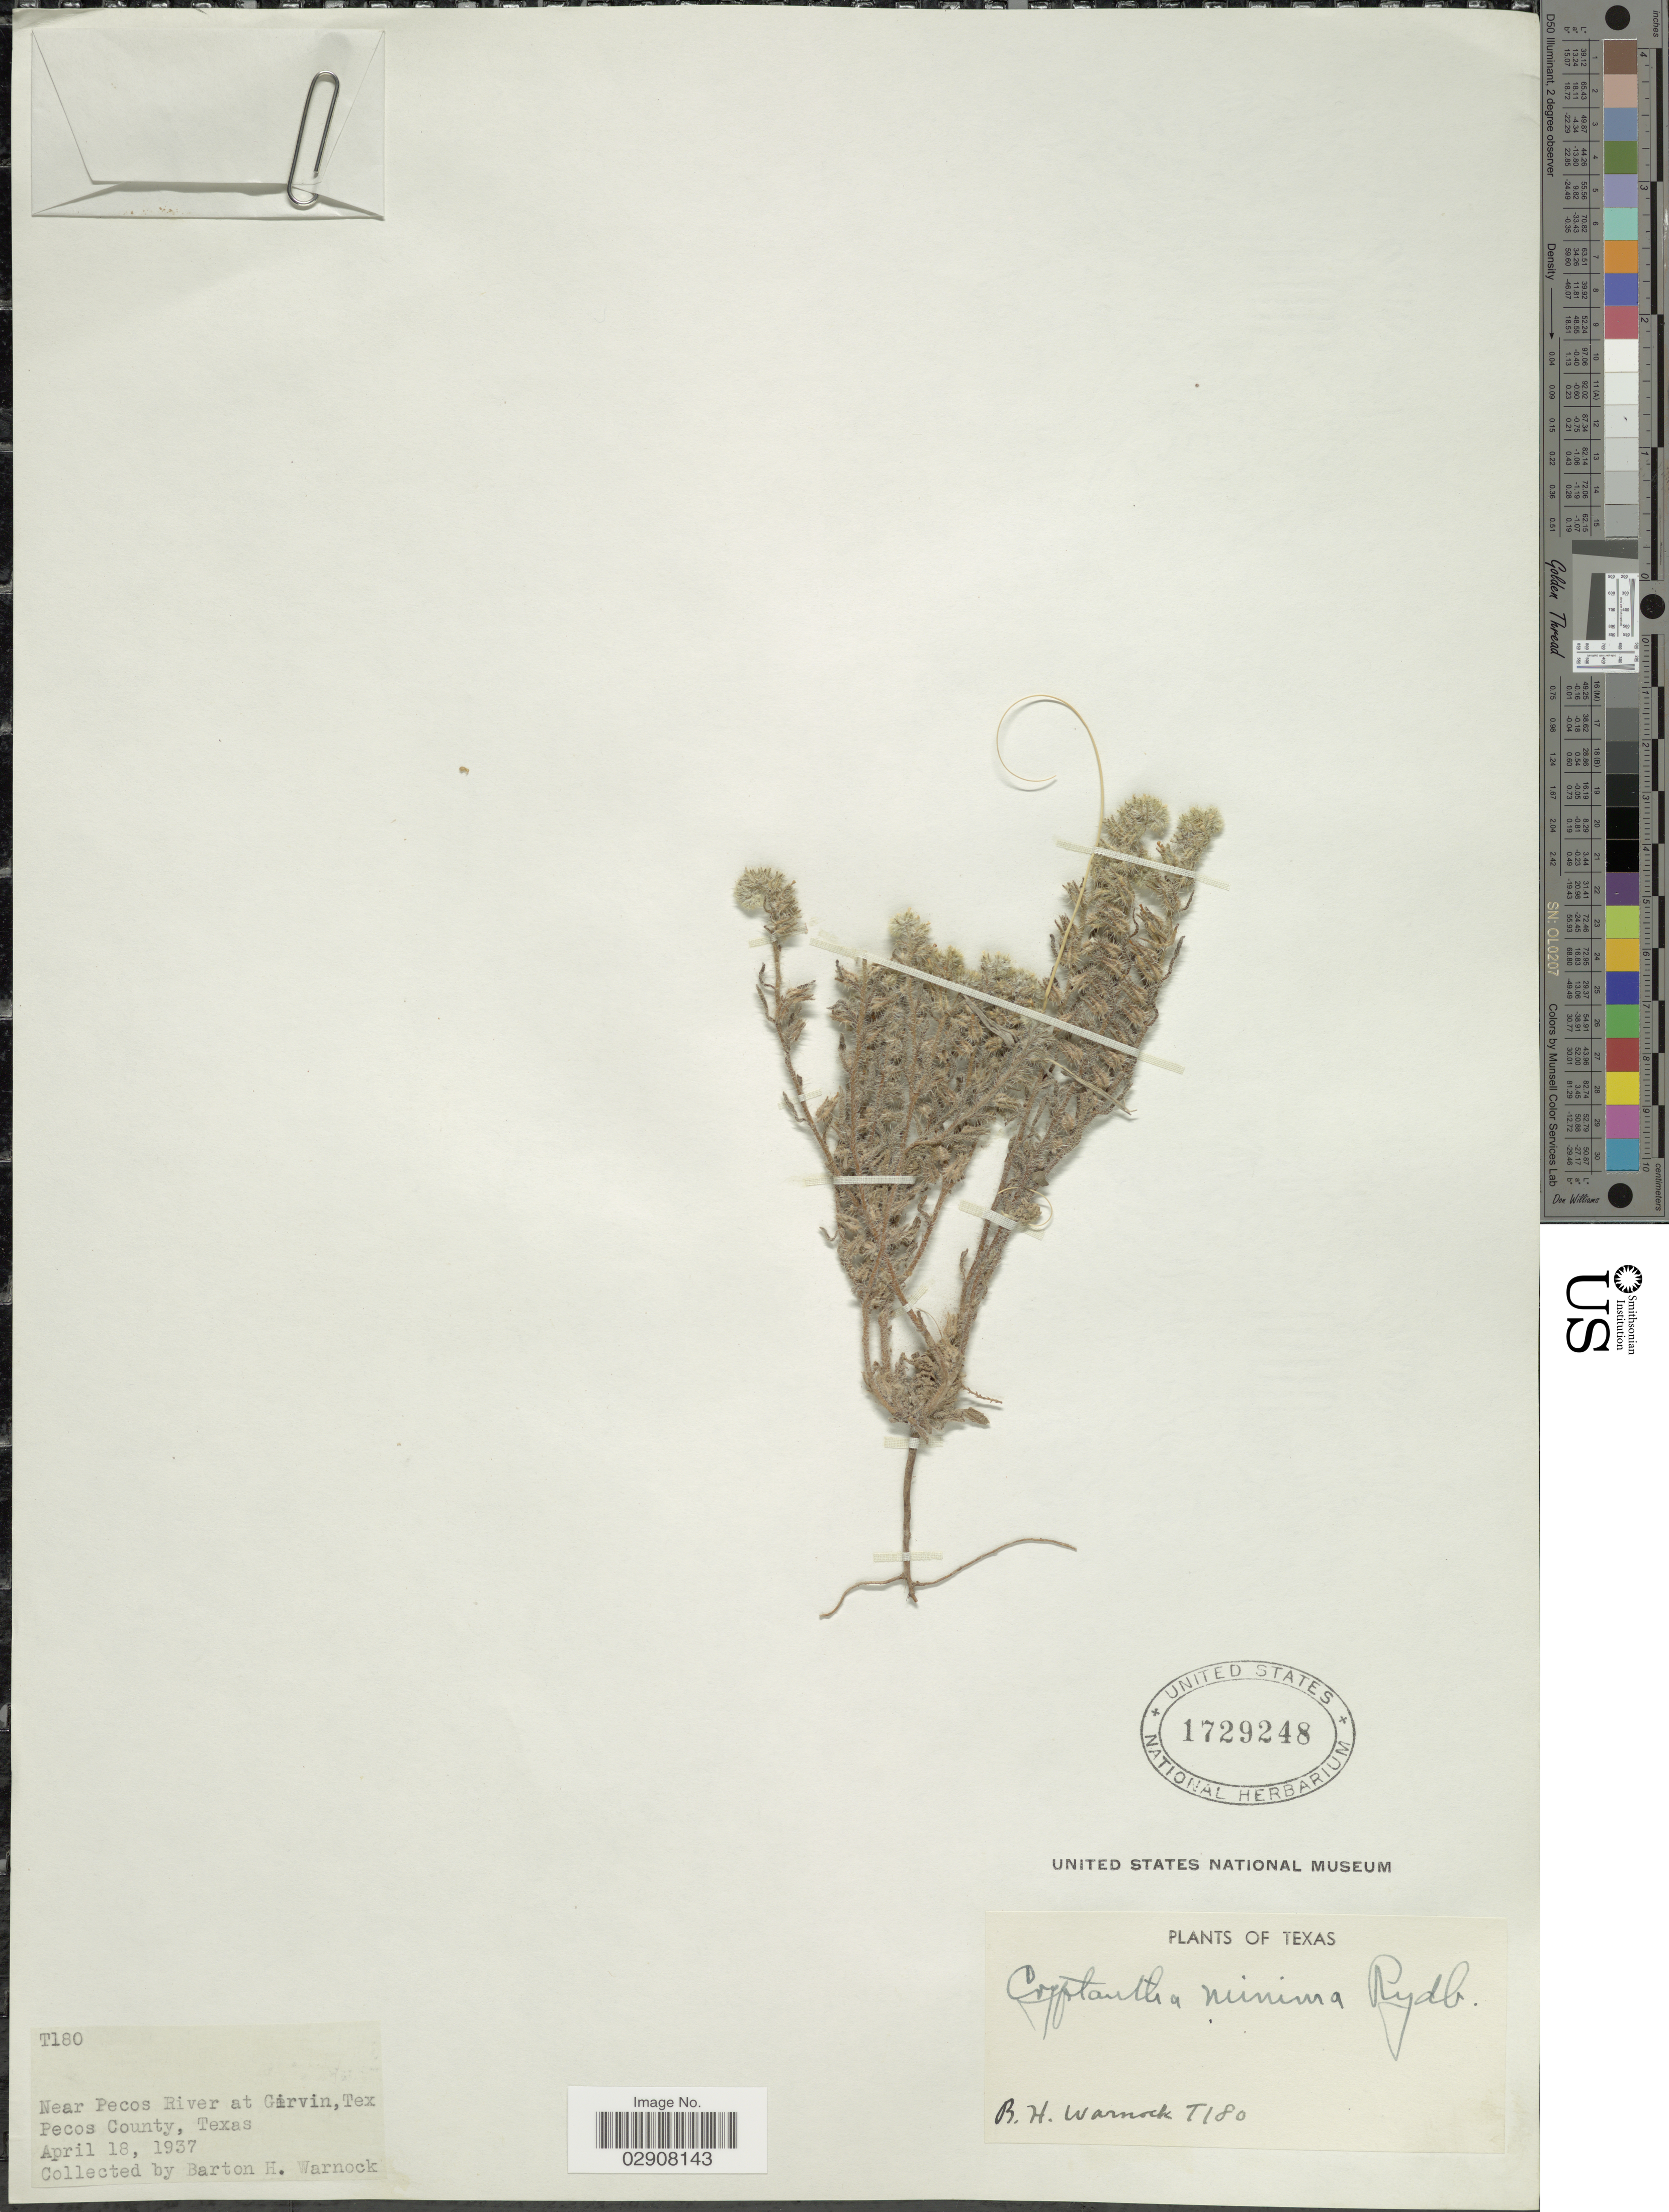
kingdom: Plantae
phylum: Tracheophyta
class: Magnoliopsida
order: Boraginales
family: Boraginaceae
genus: Cryptantha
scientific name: Cryptantha minima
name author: Rydb.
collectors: B. H. Warnock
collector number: T180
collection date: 1937-04-18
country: United States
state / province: Texas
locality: Near Pecos River at Girvin, Pecos County.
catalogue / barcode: US 1729248